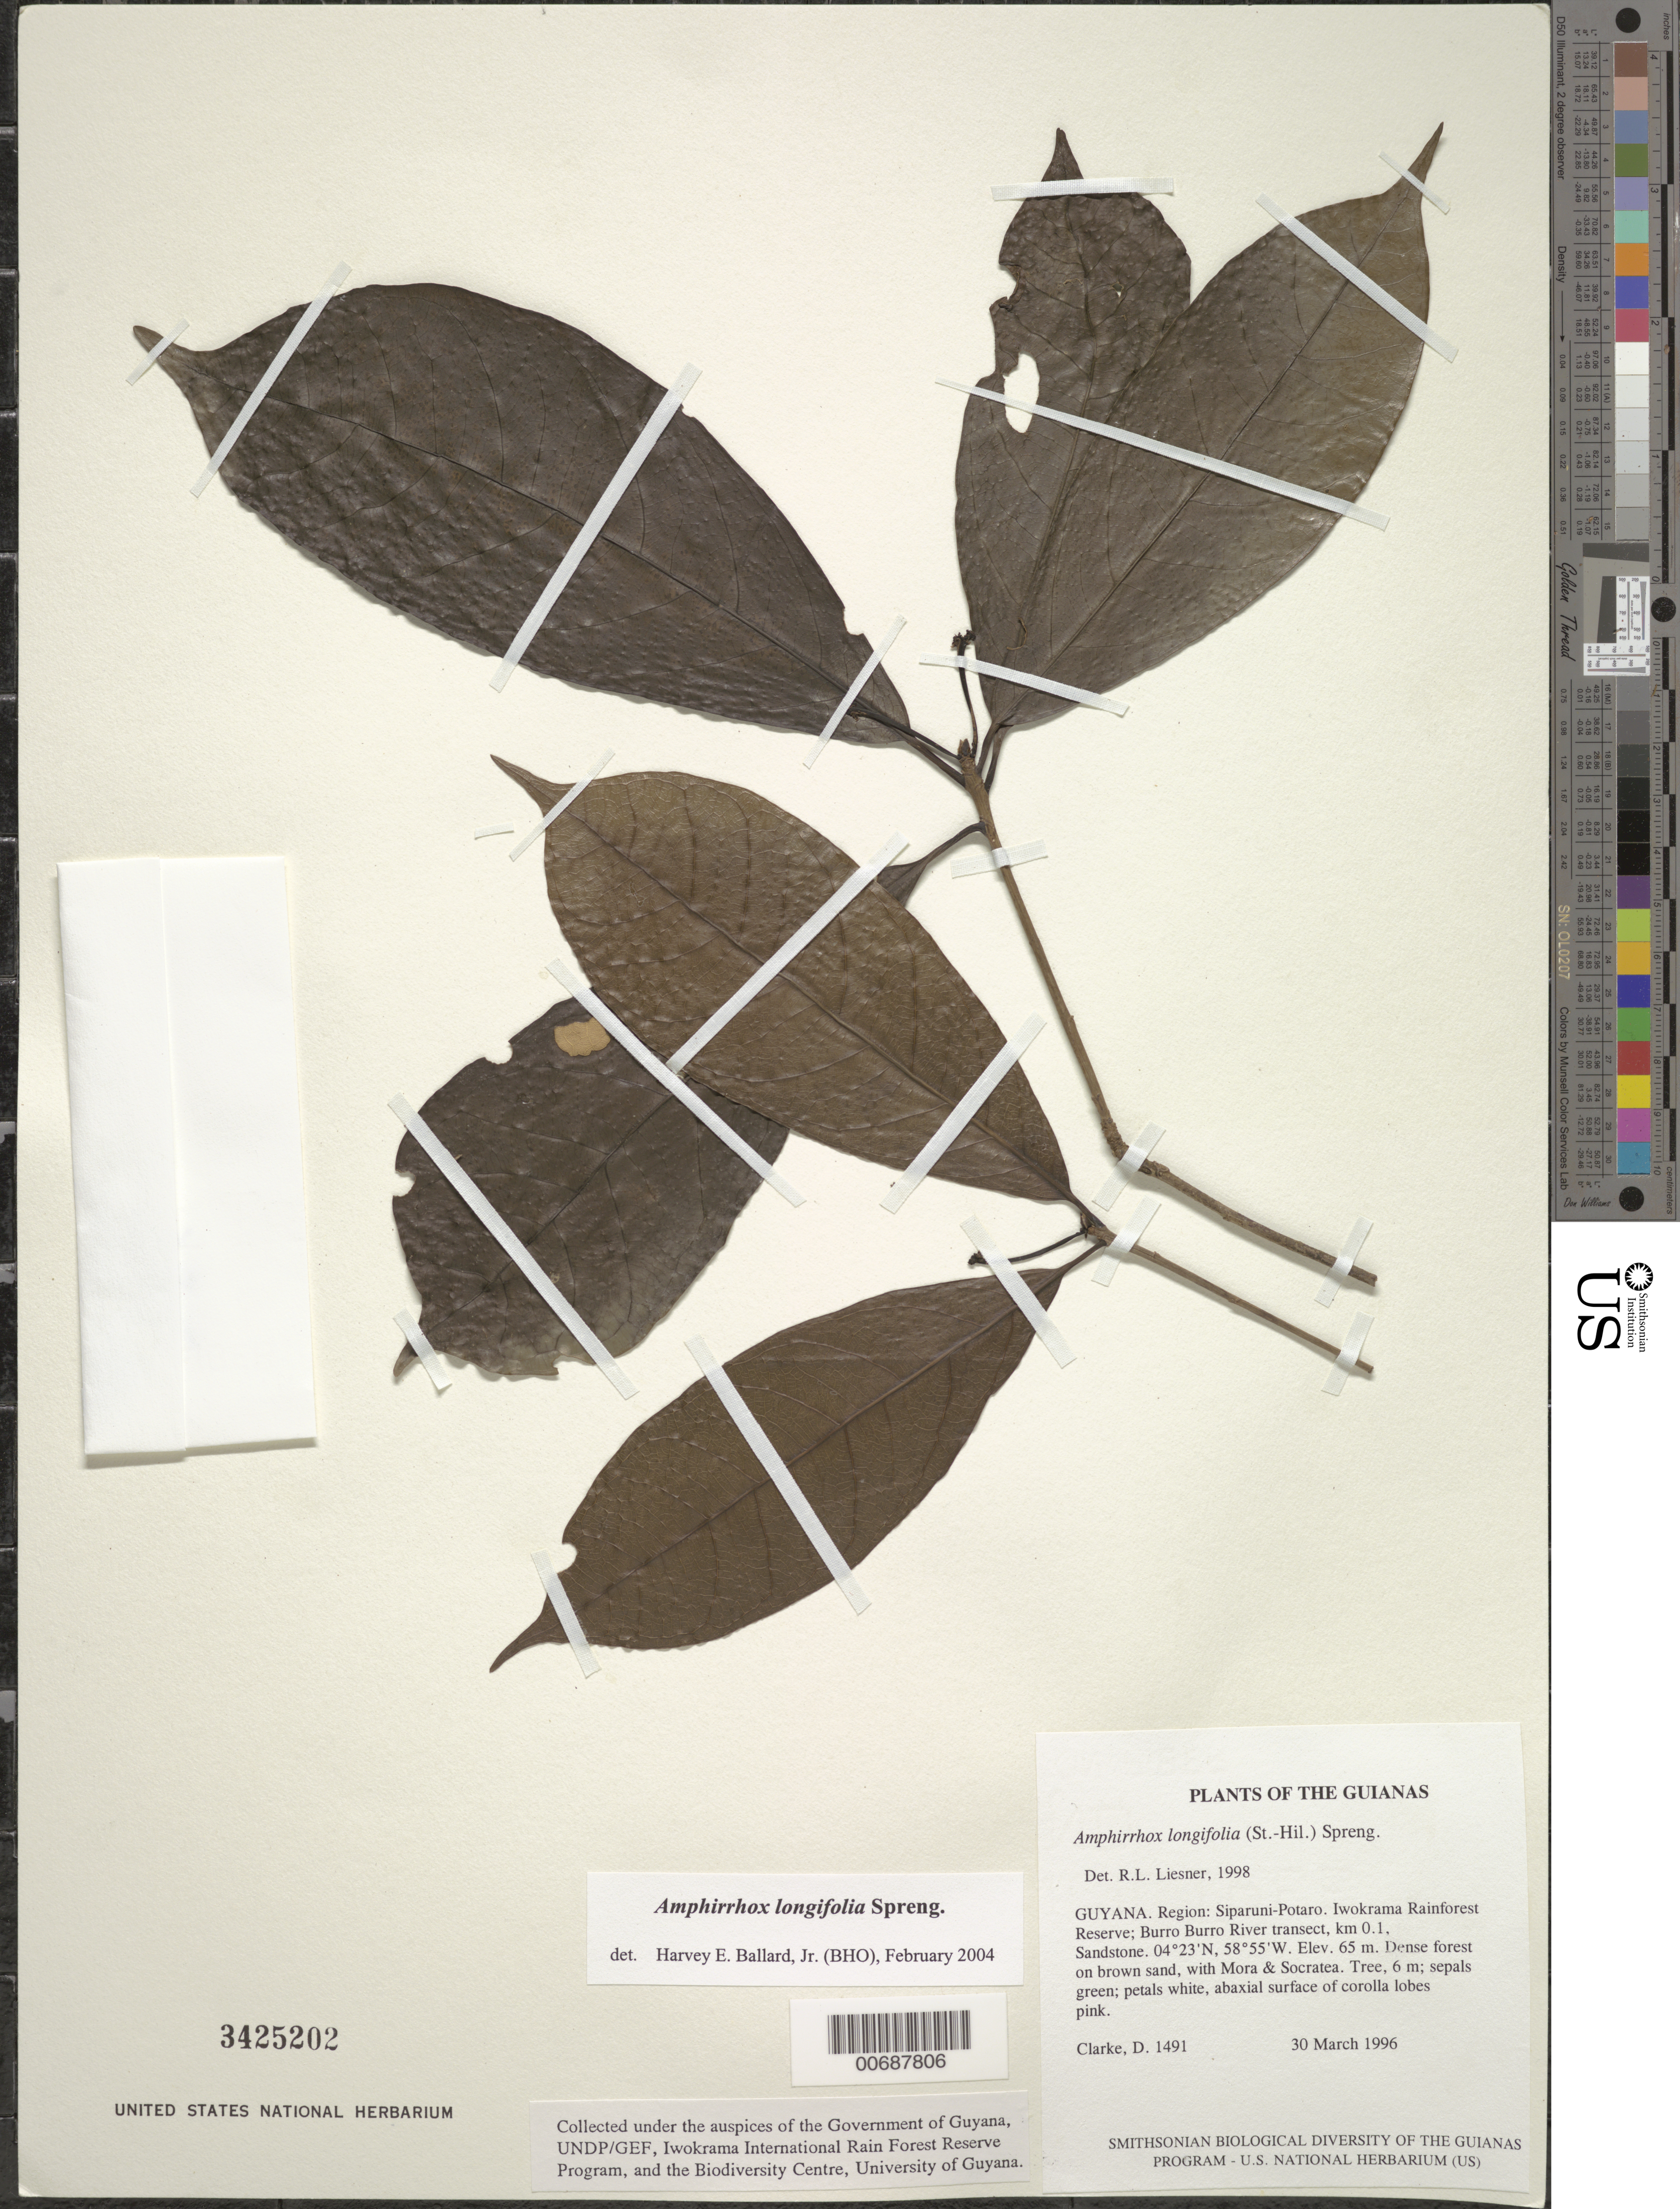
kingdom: Plantae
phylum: Tracheophyta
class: Magnoliopsida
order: Malpighiales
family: Violaceae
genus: Amphirrhox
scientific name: Amphirrhox longifolia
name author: (A. St.-Hil.) Spreng.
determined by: Ballard, Harvey E.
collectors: H. D. Clarke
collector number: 1491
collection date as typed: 30 March 1996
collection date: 1996-03-30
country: Guyana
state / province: Potaro-Siparuni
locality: Iwokrama Rainforest Reserve; Burro Burro River transect, km 0.1, Sandstone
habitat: Dense forest on brown sand, with Mora & Socratea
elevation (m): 65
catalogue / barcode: US 3425202